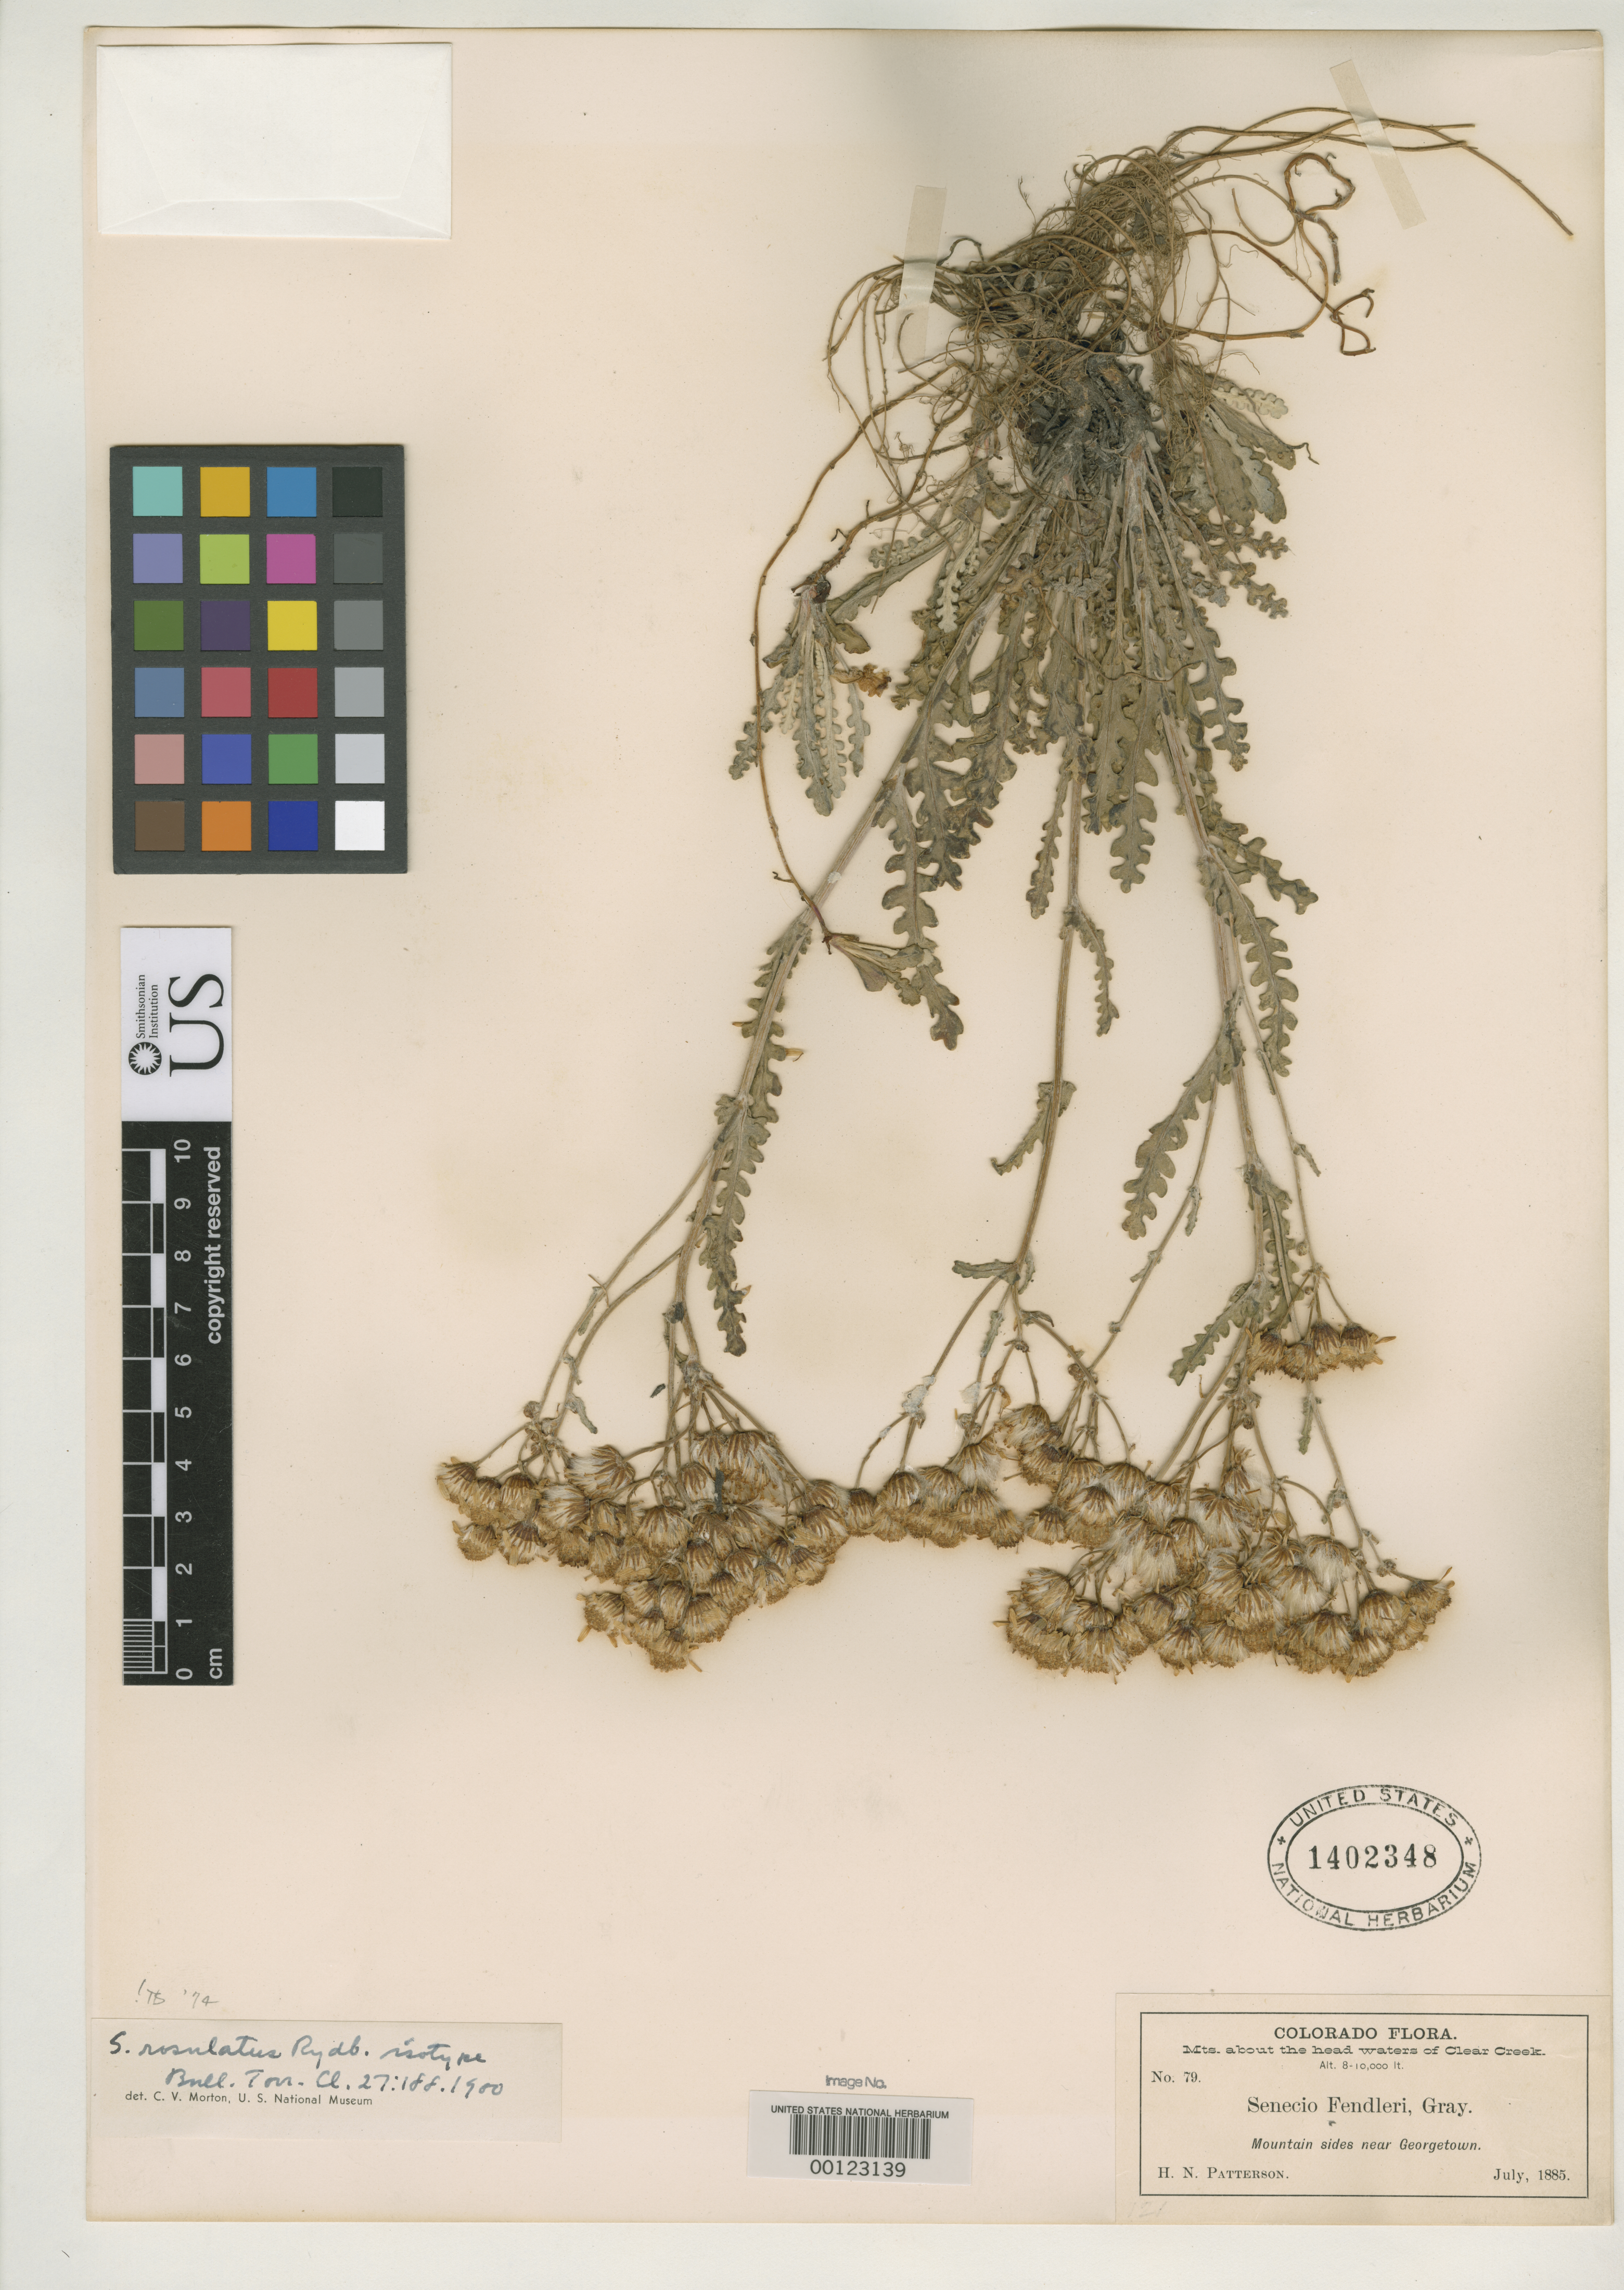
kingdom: Plantae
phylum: Tracheophyta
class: Magnoliopsida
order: Asterales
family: Asteraceae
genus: Senecio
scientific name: Senecio rosulatus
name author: Rydb.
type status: Isotype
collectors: H. N. Patterson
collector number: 79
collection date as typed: Jul 1885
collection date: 1885-07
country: United States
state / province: Colorado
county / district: Clear Creek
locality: Near Georgetown, headwaters of Clear Creek.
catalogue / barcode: US 1402348